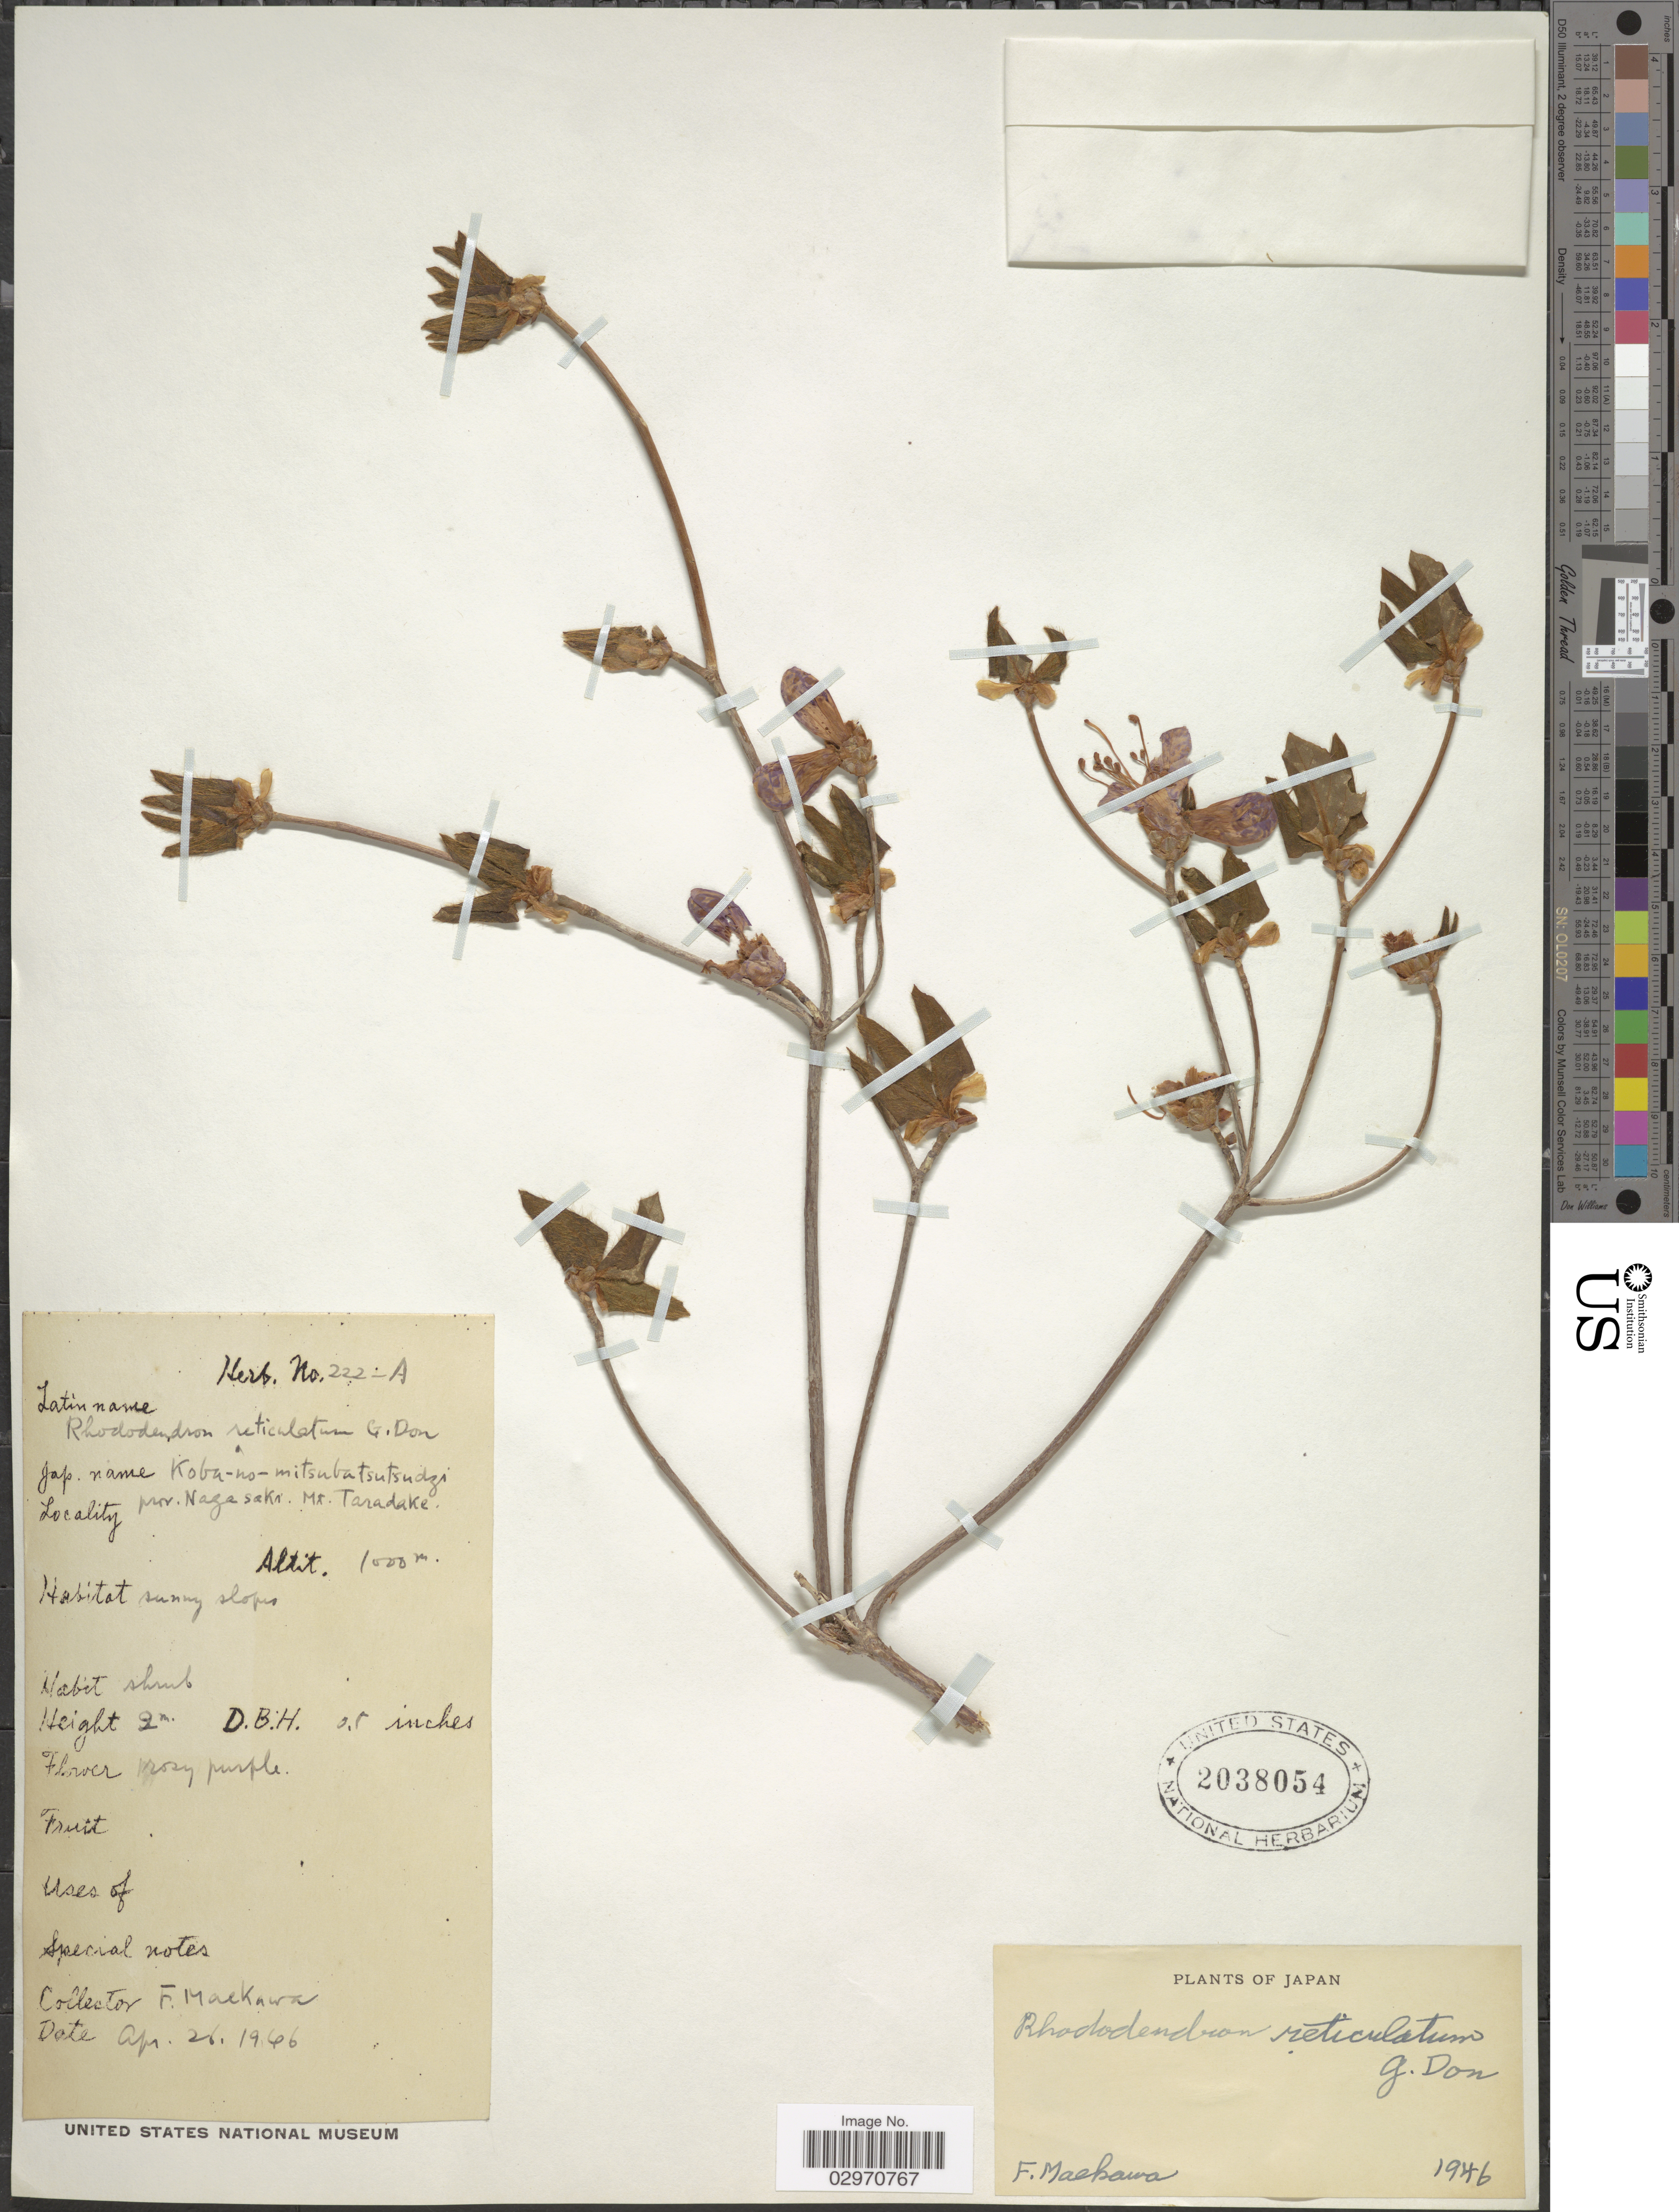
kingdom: Plantae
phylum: Tracheophyta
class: Magnoliopsida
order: Ericales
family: Ericaceae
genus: Rhododendron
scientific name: Rhododendron farrerae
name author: Sweet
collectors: F. Maekawa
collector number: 222-A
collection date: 1946-04-26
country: Japan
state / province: Nagasaki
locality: Mt. Taradake.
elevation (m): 1000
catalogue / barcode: US 2038054